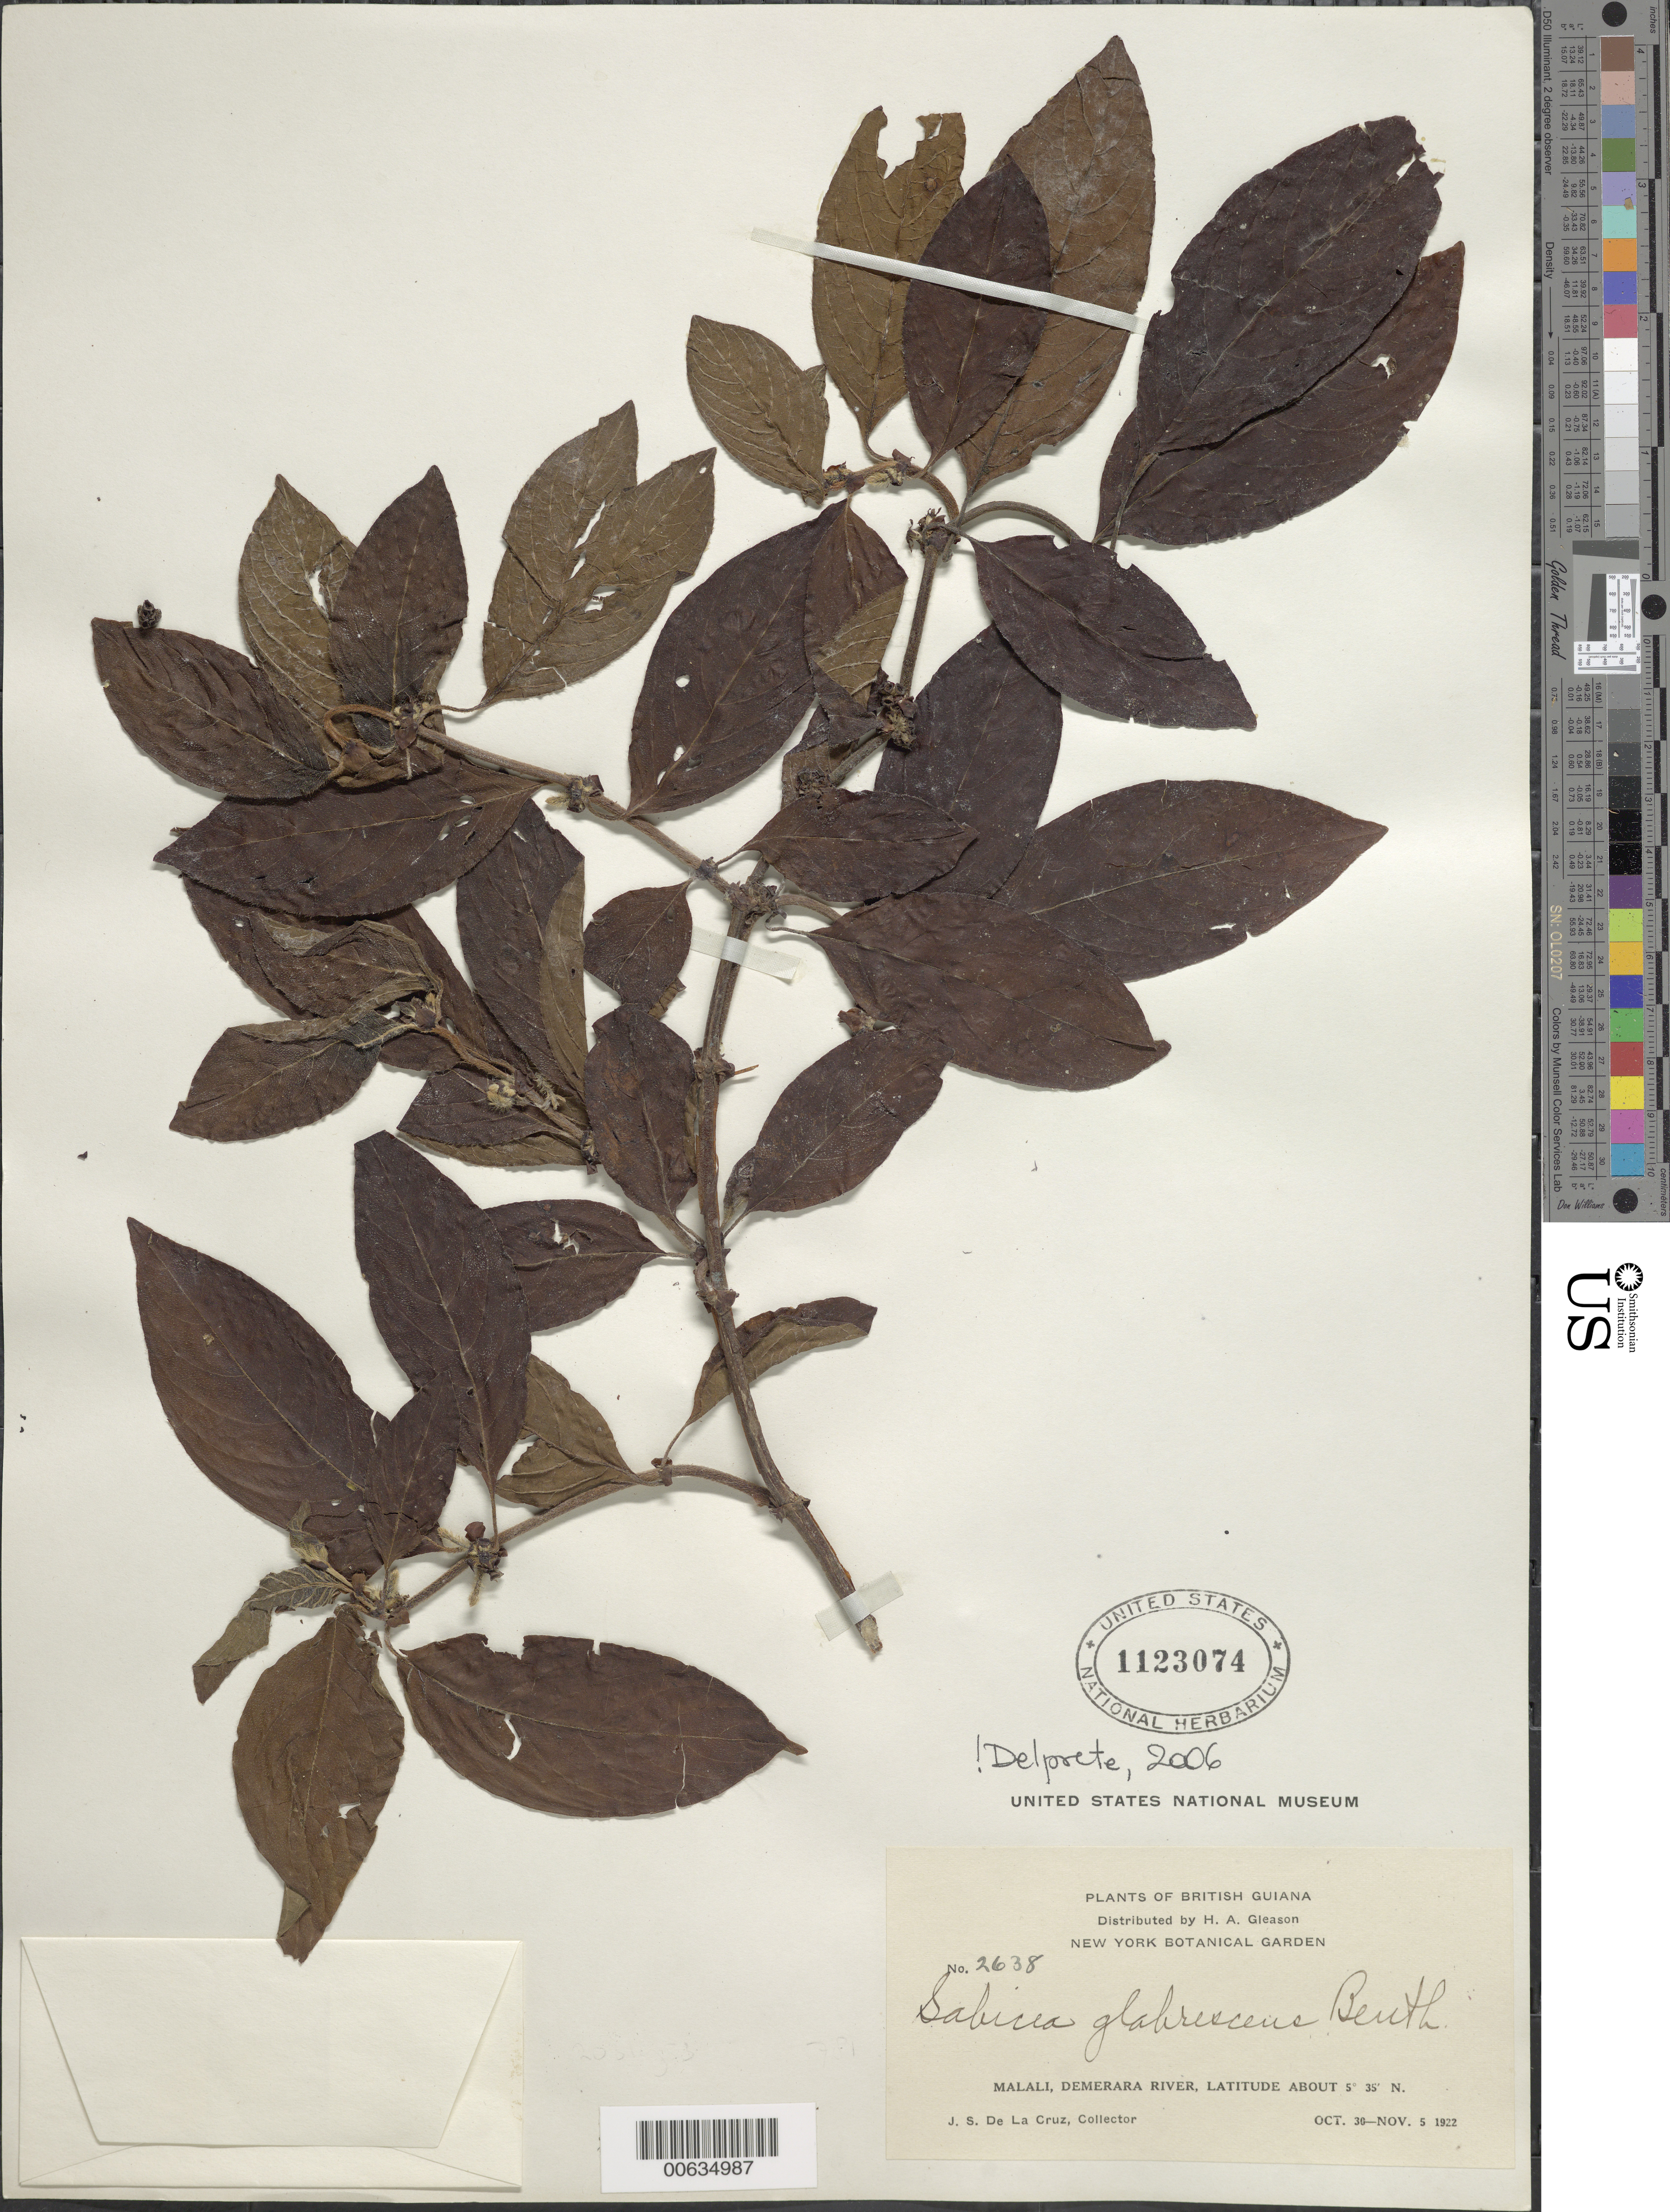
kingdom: Plantae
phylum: Tracheophyta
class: Magnoliopsida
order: Gentianales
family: Rubiaceae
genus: Sabicea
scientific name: Sabicea glabrescens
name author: Benth.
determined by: Delprete, P. G., Herb. de Guyane Cay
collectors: J. S. de la Cruz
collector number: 2638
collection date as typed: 30-Oct-22 to 5-Nov-22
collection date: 1922-10-30/1922-11-05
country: Guyana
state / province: U. Demerara-Berbice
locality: Malali, Demerara R.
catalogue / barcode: US 1123074